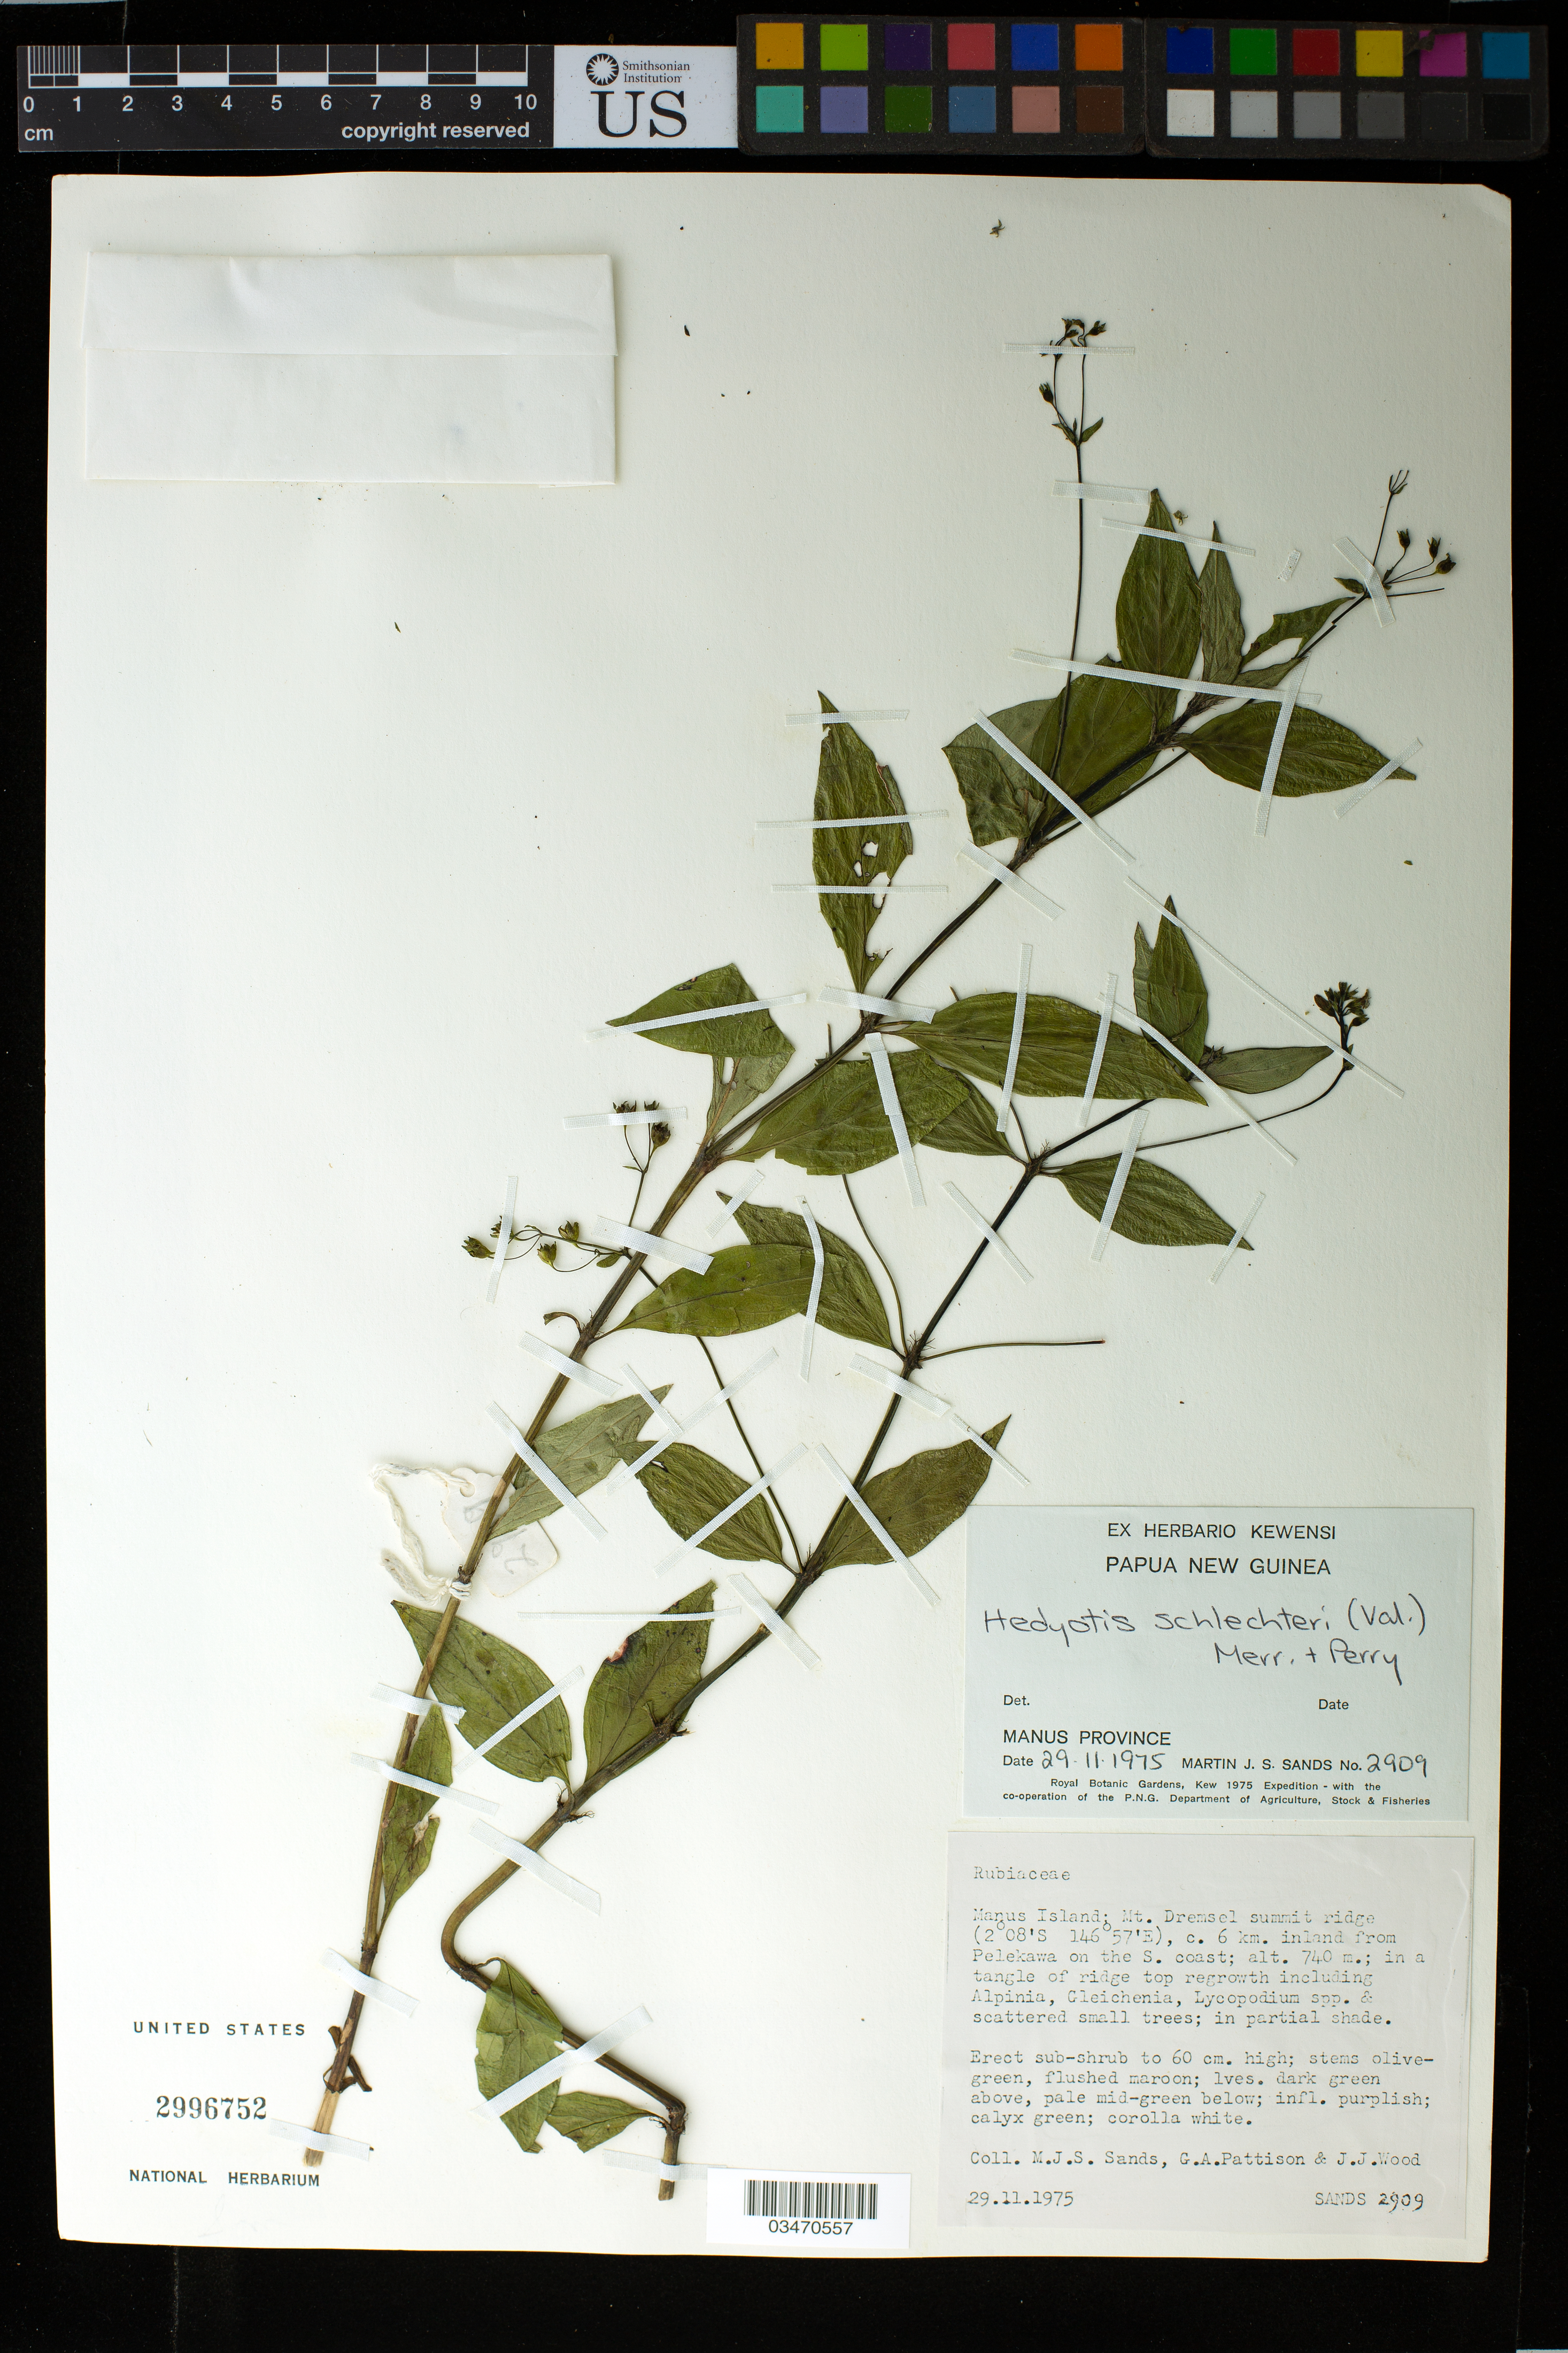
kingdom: Plantae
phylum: Tracheophyta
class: Magnoliopsida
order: Gentianales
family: Rubiaceae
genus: Hedyotis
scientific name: Hedyotis schlechteri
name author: Merr. & L.M. Perry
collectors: M. Sands, G. Pattison & J. Wood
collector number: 2909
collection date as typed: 29 Nov 1975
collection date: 1975-11-29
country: Papua New Guinea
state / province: Manus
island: Manus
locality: Mt. Dremsel summit ridge, ca. 6 km inland from Pelekawa on the S. coast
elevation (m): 740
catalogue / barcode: US 2996752